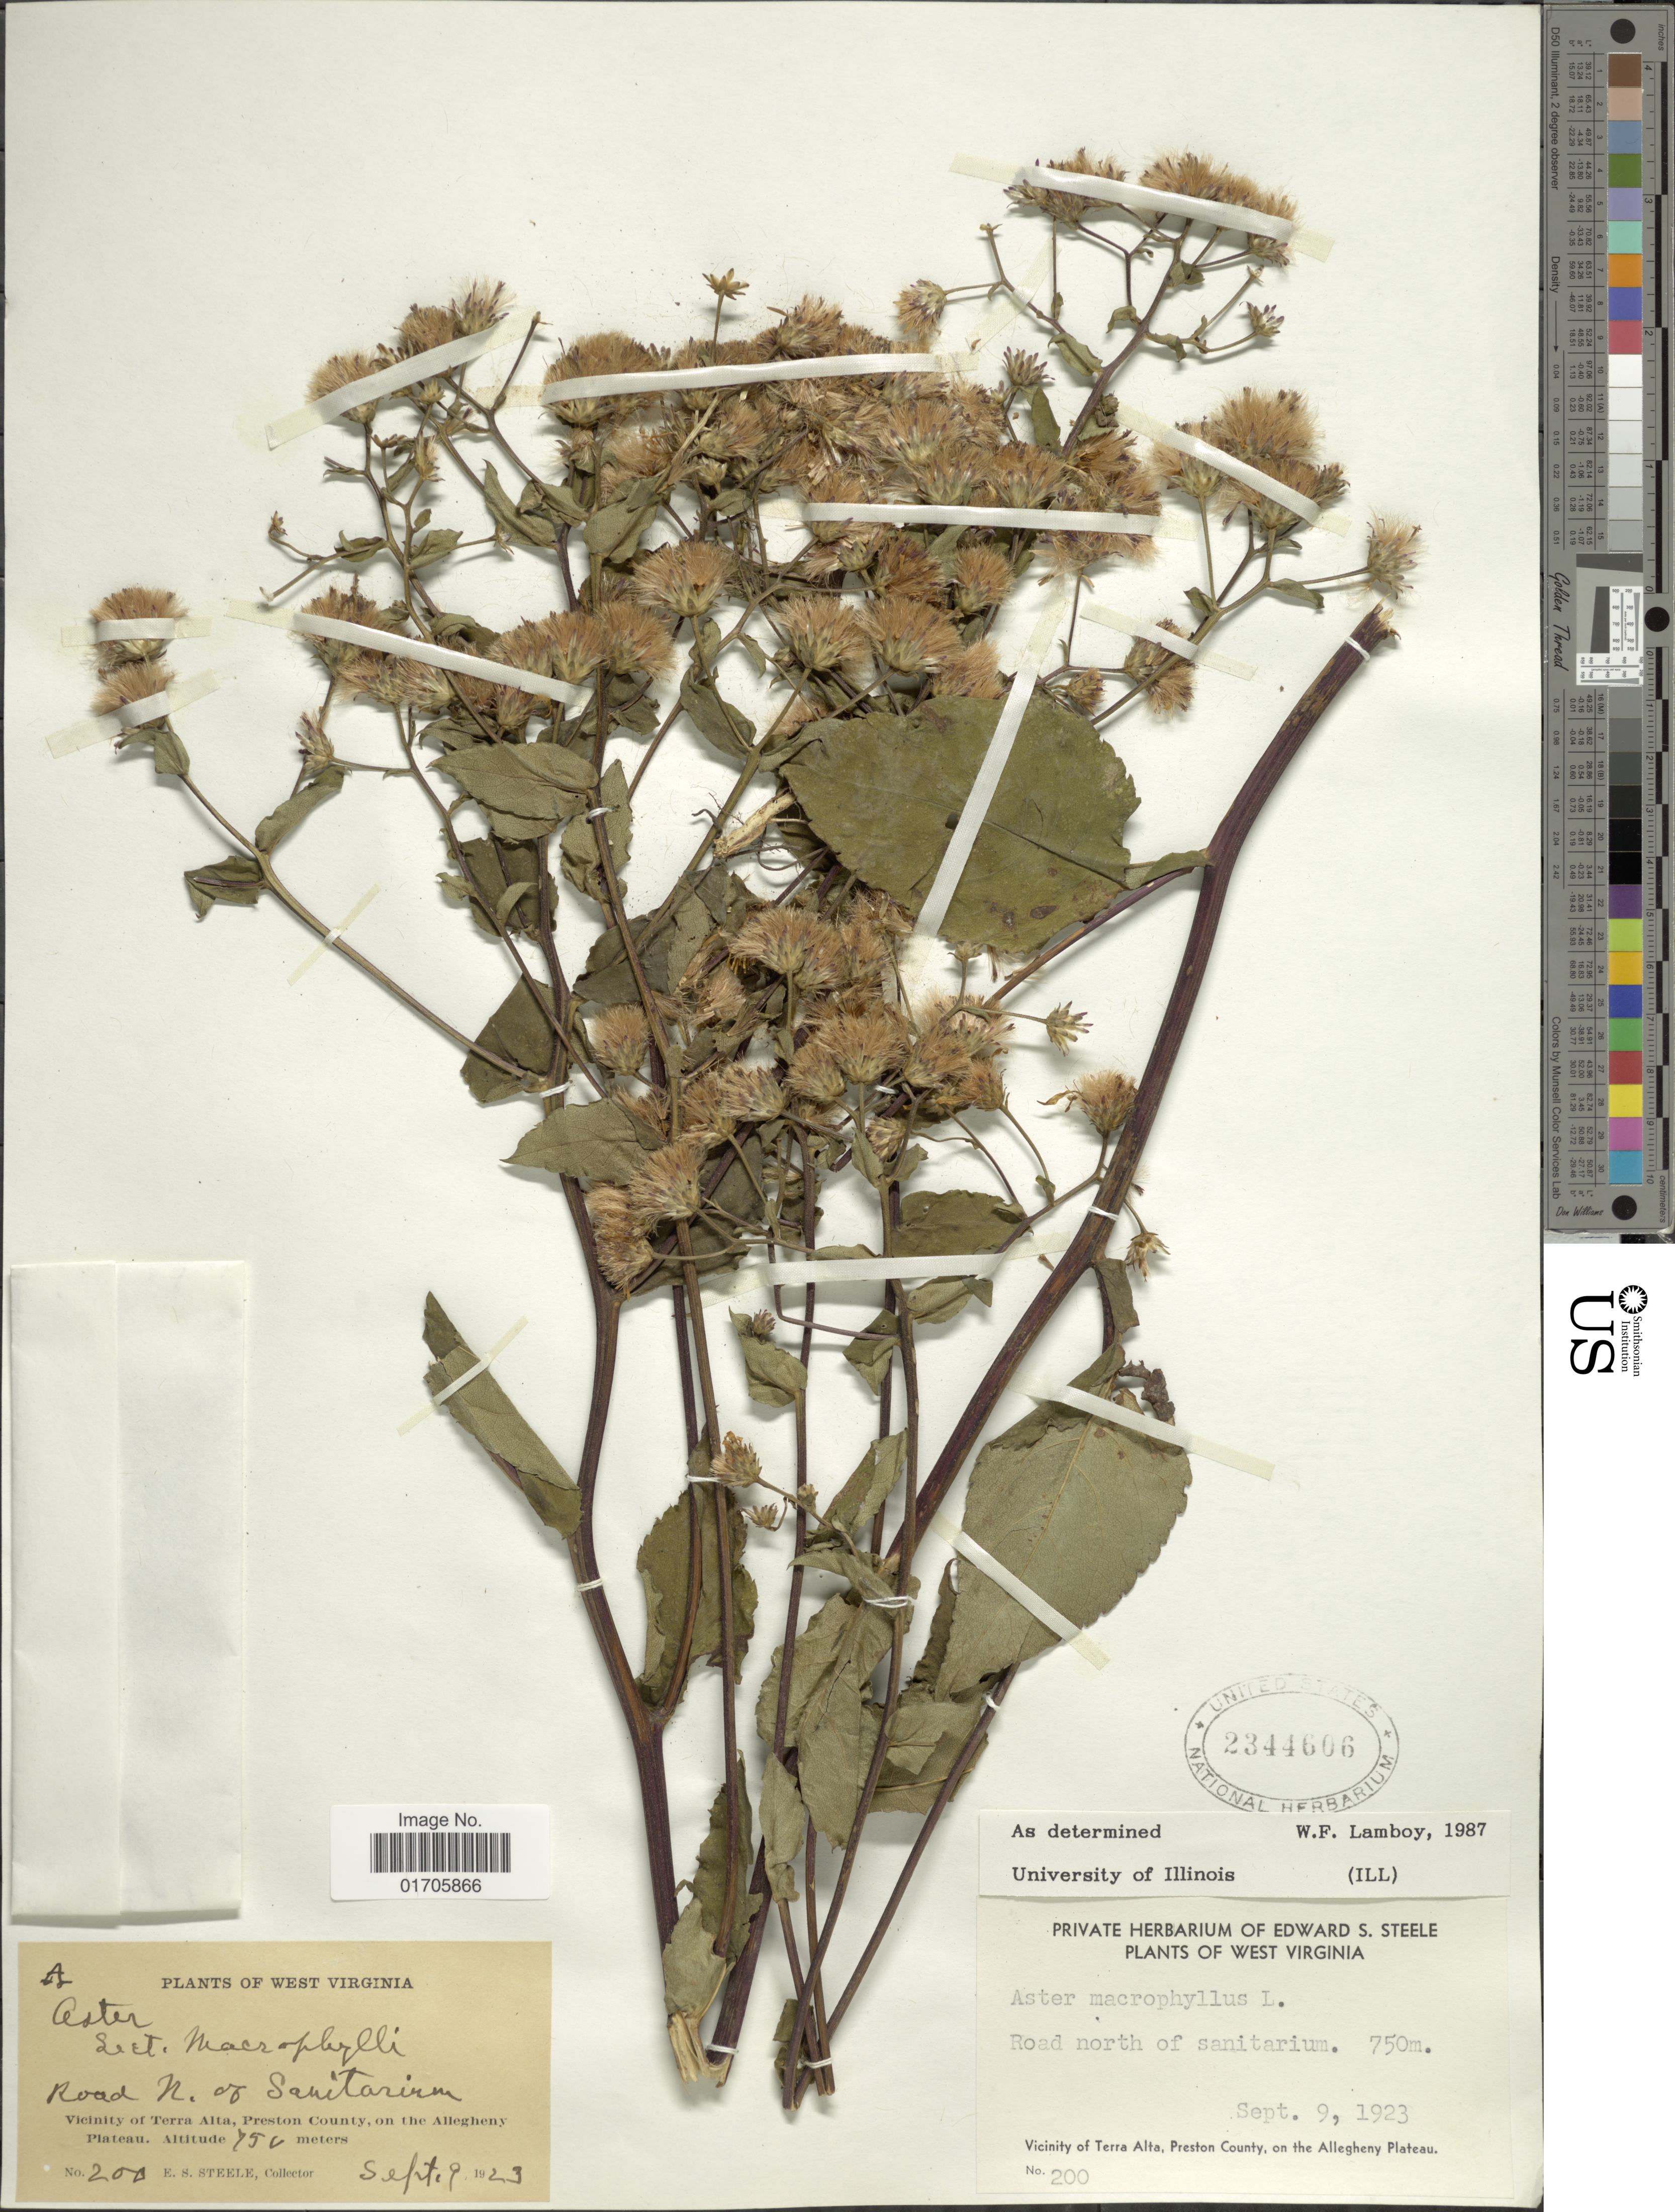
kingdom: Plantae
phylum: Tracheophyta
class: Magnoliopsida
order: Asterales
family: Asteraceae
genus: Eurybia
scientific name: Eurybia macrophylla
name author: (L.) Cass.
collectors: E. Steele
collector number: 200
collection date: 1923-09-09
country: United States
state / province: West Virginia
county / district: Preston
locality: Road N. of Sanitarium. Vicinity of Terra Alta, Preston County, on the Allegheny Plateau.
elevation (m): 750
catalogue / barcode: US 2344606